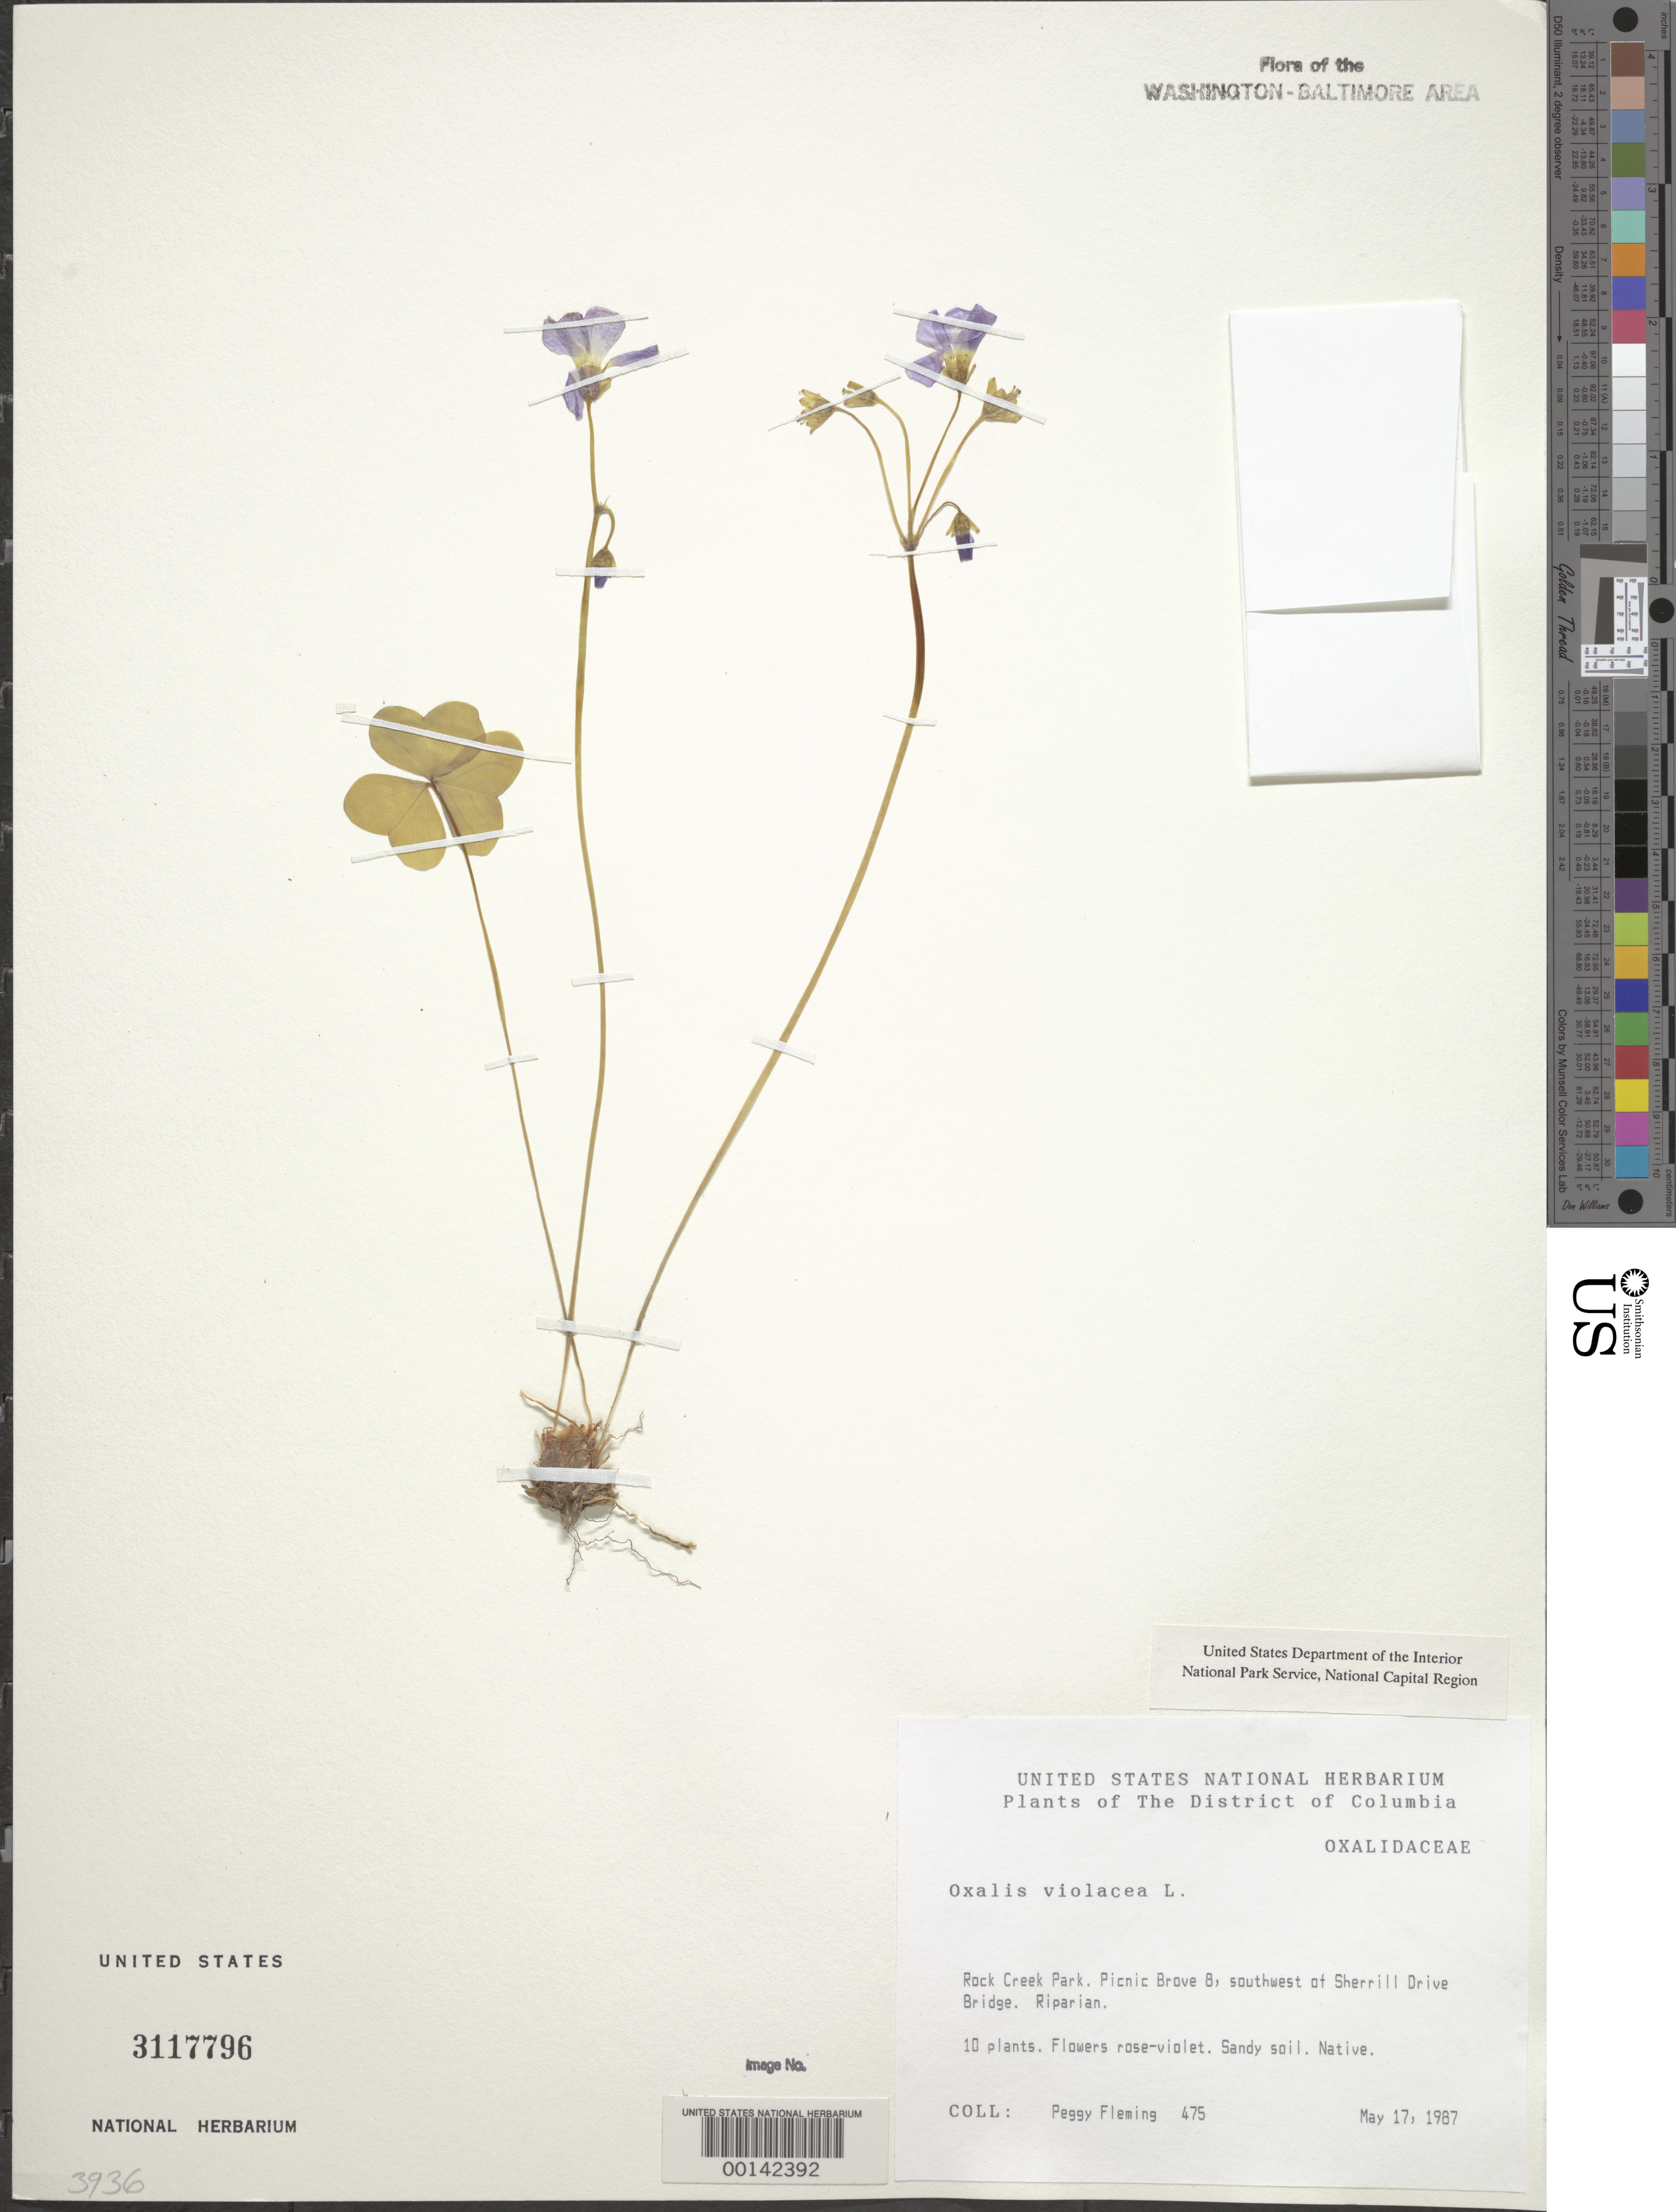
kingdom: Plantae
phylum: Tracheophyta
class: Magnoliopsida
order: Oxalidales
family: Oxalidaceae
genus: Oxalis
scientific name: Oxalis violacea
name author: L.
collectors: P. Fleming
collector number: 475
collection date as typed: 17 May 1987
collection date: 1987-05-17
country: United States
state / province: District of Columbia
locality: Rock Creek Park. Picnic Grove 8, southwest of Sherrill Drive Bridge. Rock Creek Park and Vicinity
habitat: Riparian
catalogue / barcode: US 3117796